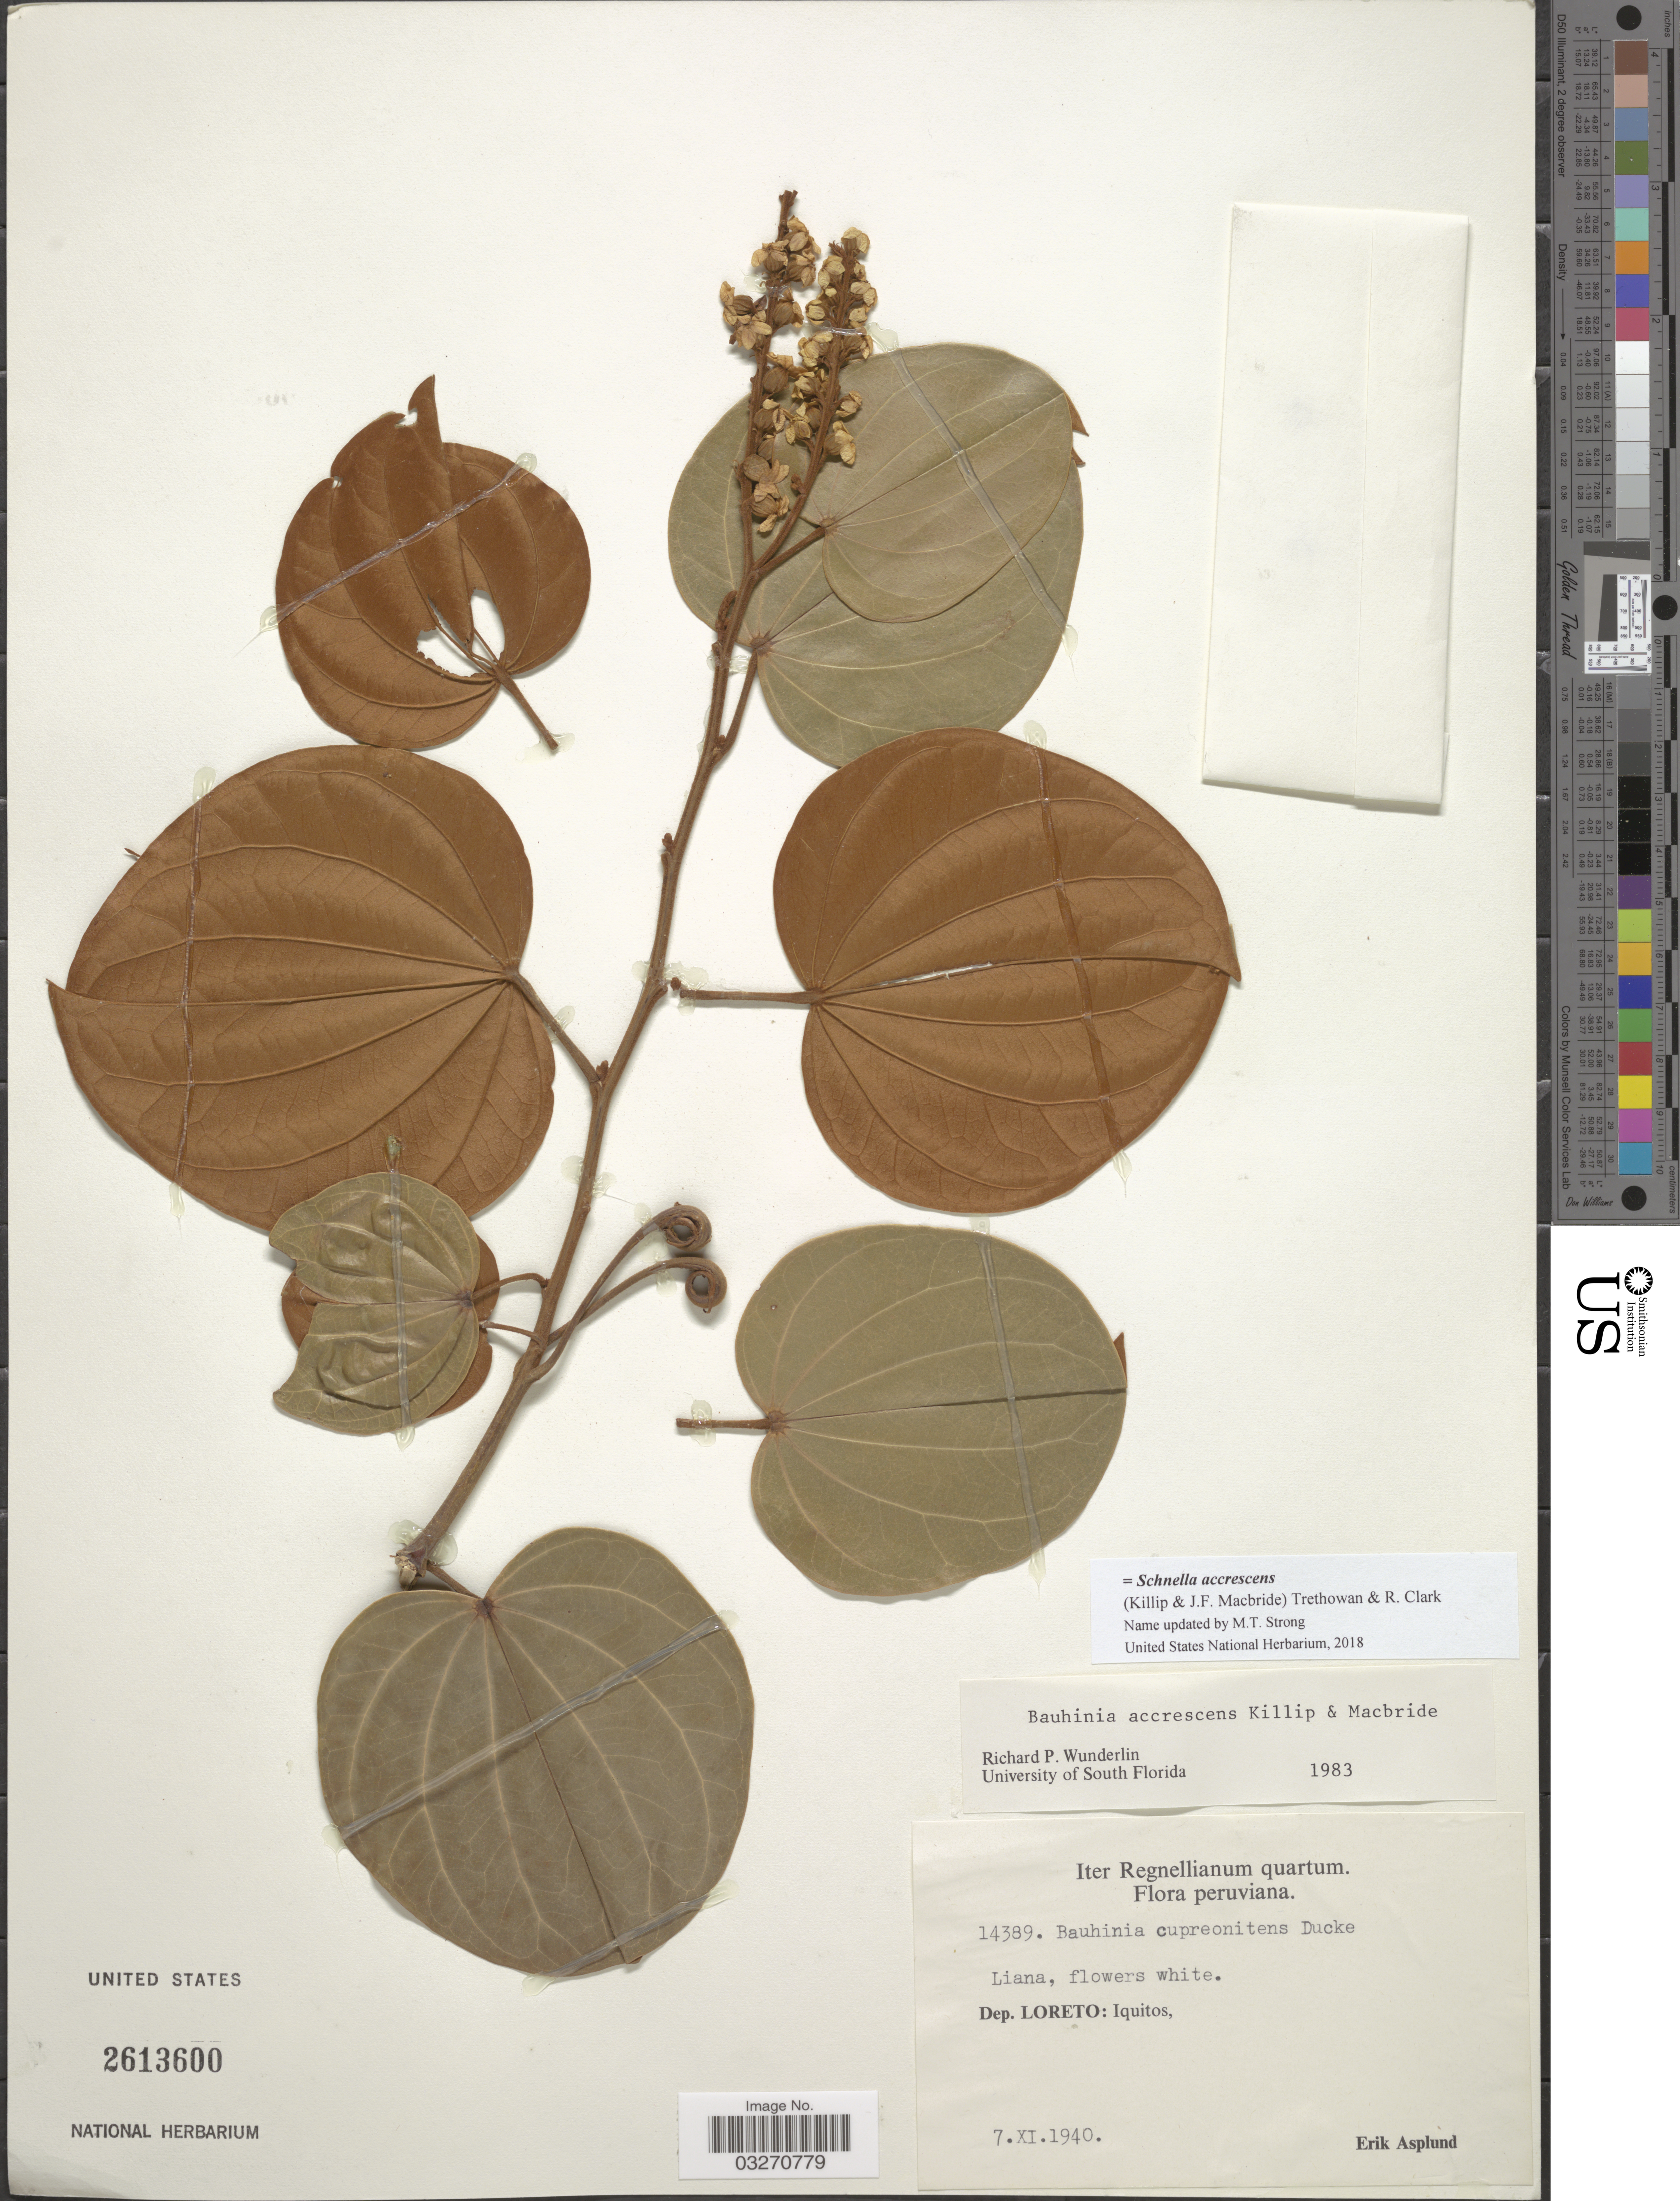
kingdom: Plantae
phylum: Tracheophyta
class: Magnoliopsida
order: Fabales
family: Fabaceae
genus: Schnella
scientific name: Schnella accrescens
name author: (Killip & J.F. Macbr.) Trethowan & R. Clark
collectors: E. Asplund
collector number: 14389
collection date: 1940-11-07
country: Peru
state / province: Loreto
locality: Dep. Loreto: Iquitos.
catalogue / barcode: US 2613600